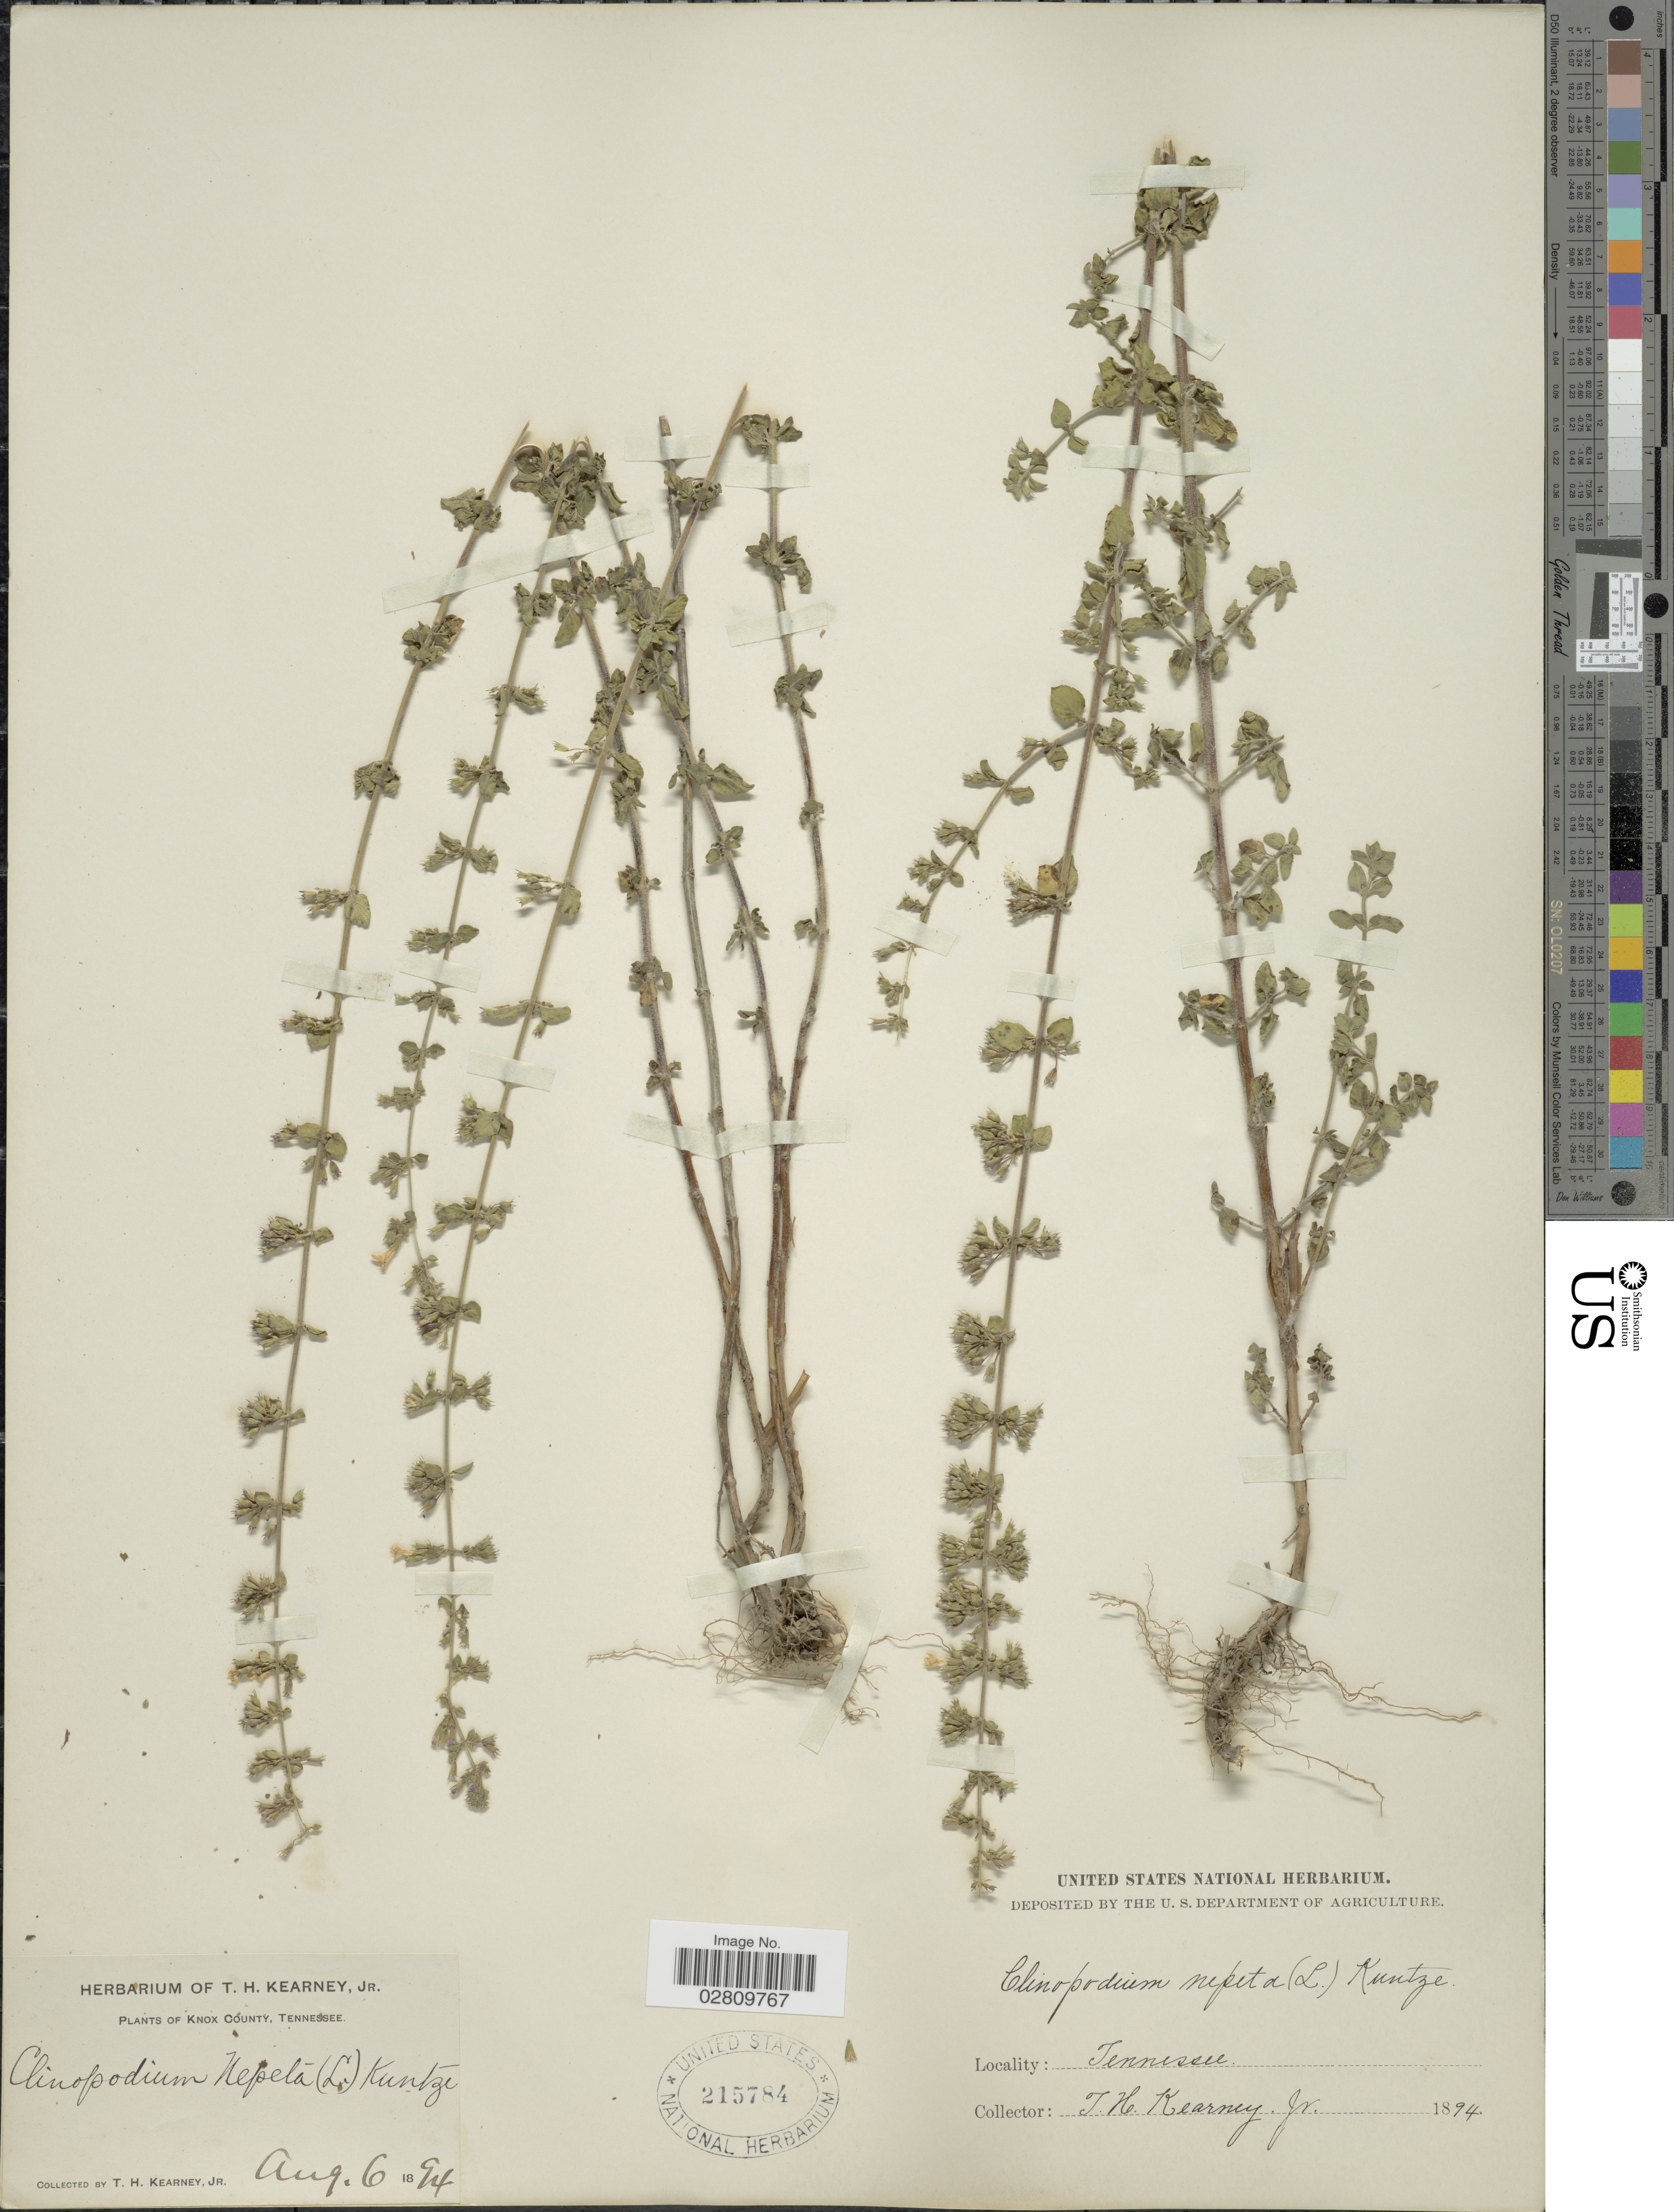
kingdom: Plantae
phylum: Tracheophyta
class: Magnoliopsida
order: Lamiales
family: Lamiaceae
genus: Clinopodium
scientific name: Clinopodium nepeta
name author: (L.) Kuntze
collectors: T. H. Kearney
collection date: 1894-08-06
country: United States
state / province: Tennessee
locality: Knox County.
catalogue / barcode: US 215784